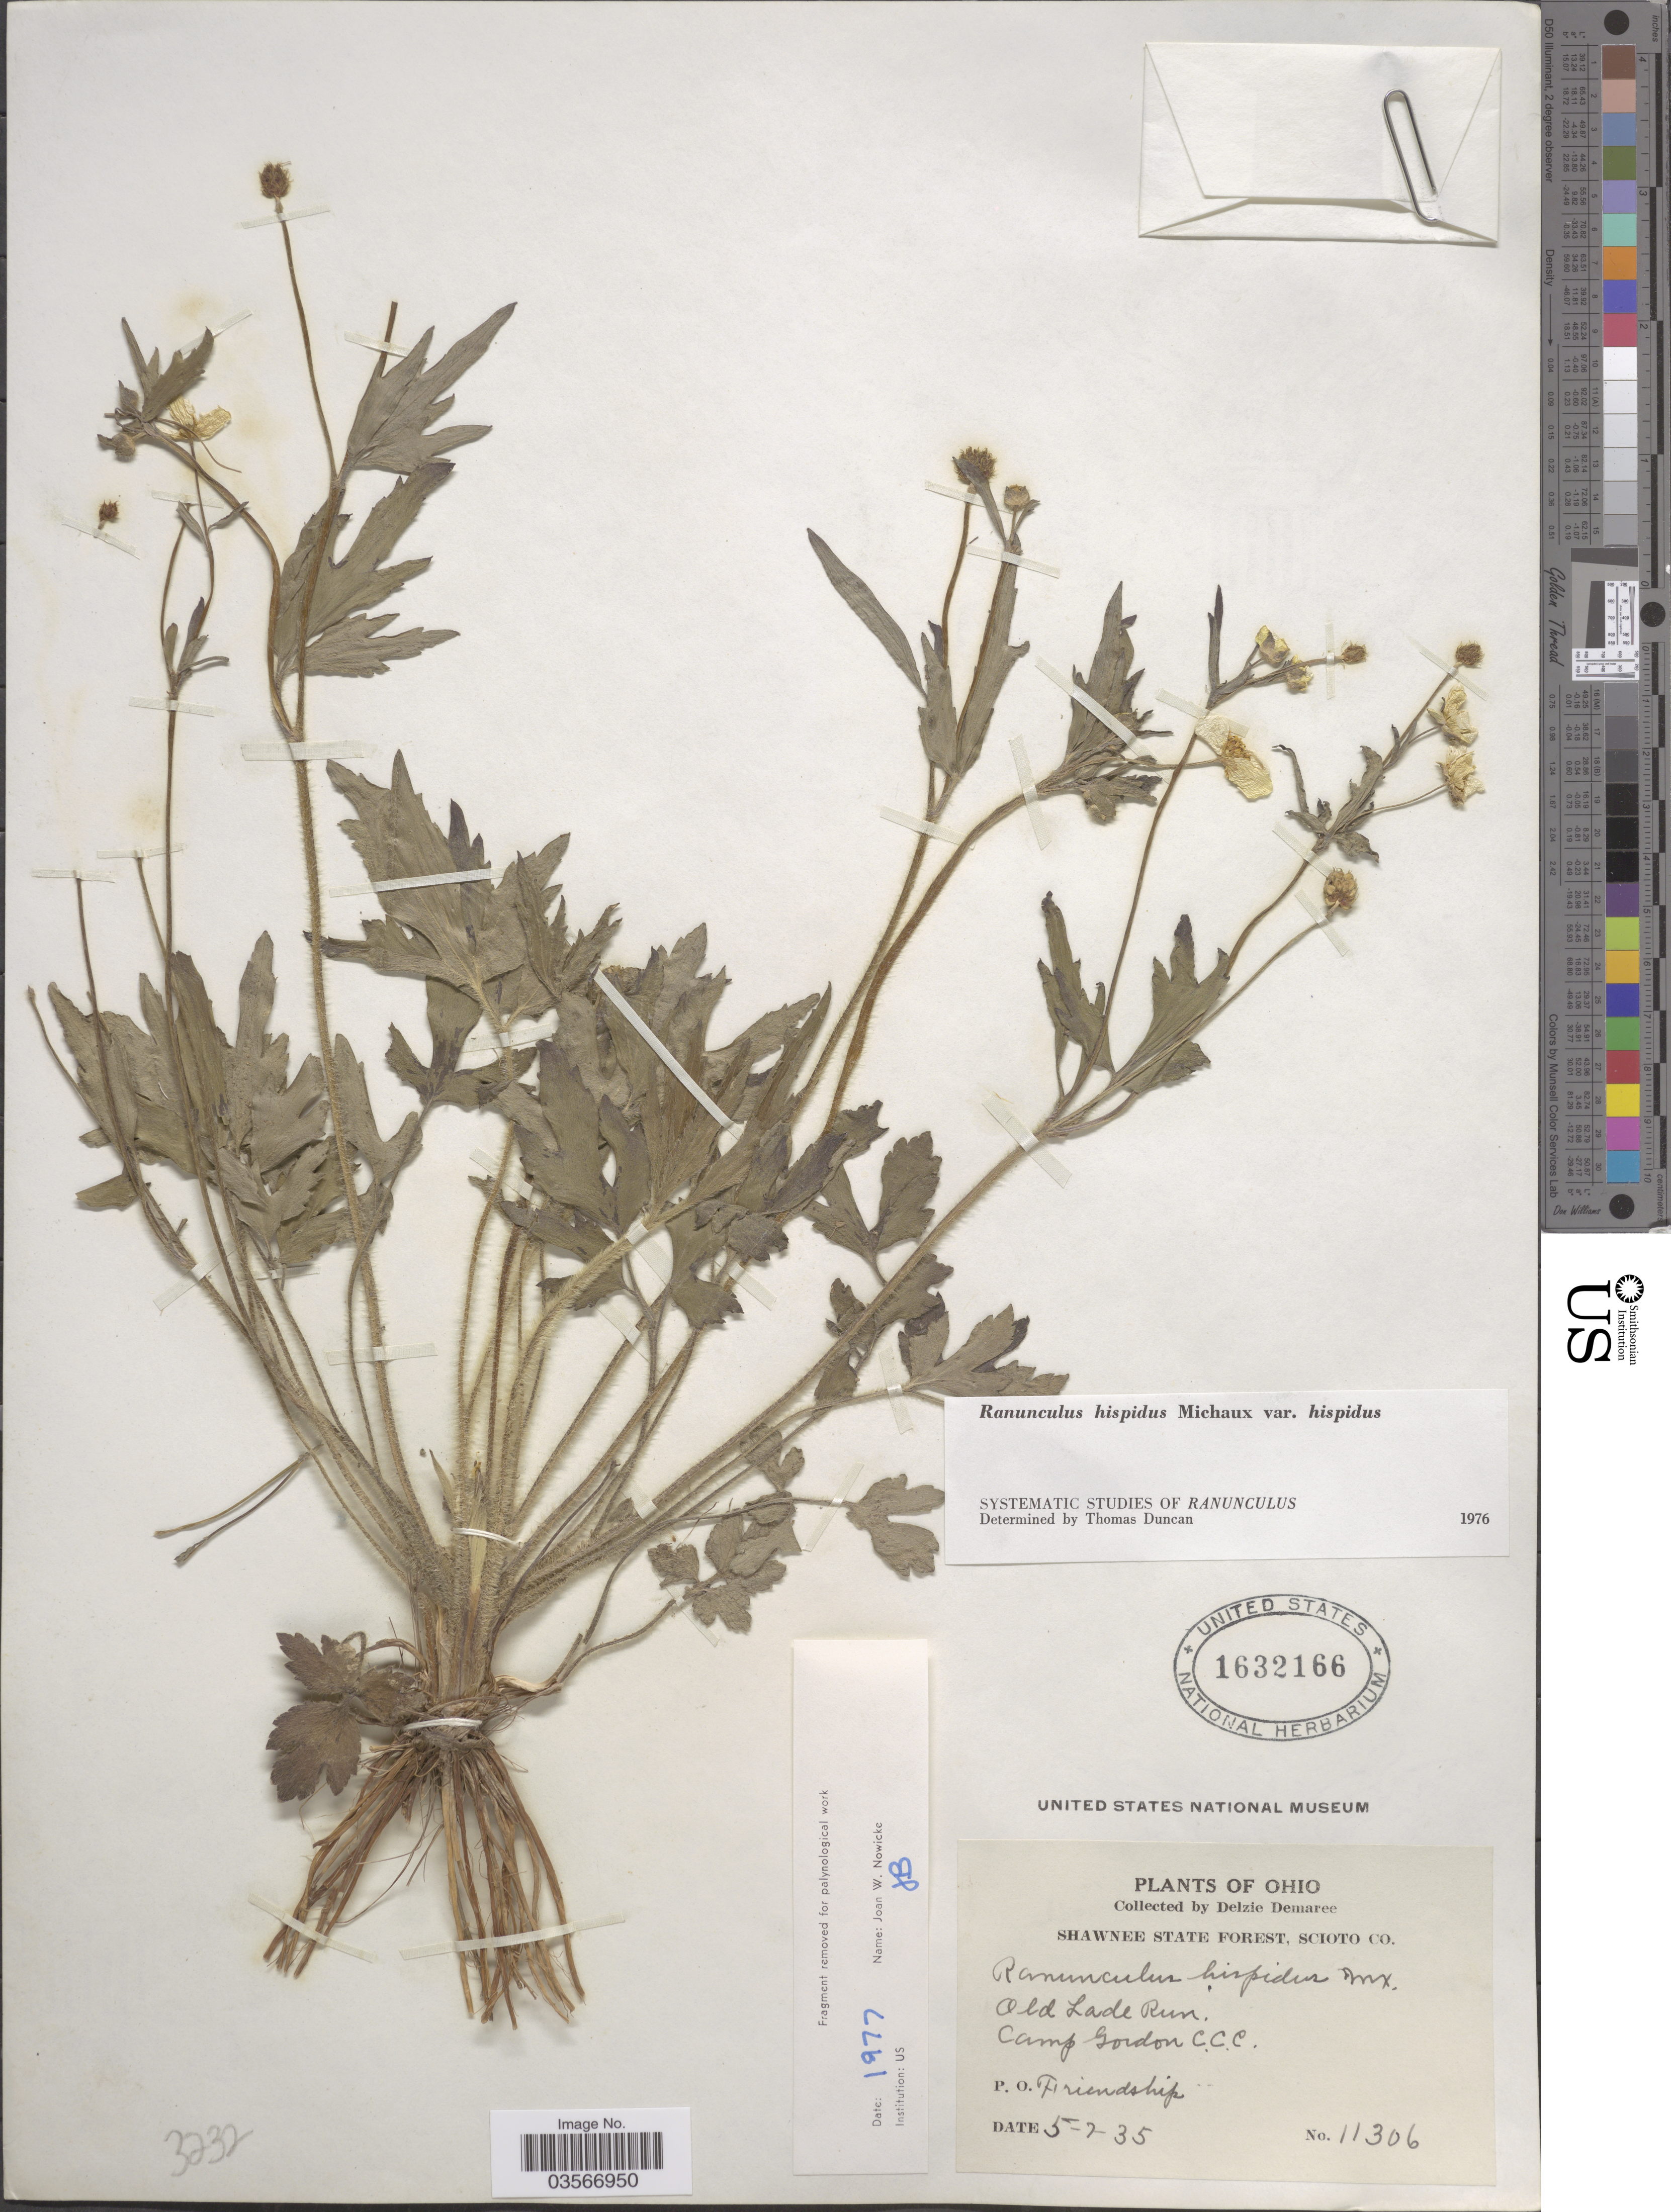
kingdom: Plantae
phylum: Tracheophyta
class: Magnoliopsida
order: Ranunculales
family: Ranunculaceae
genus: Ranunculus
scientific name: Ranunculus hispidus var. hispidus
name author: Michx.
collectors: D. Demaree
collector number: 11306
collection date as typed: Transcribed d/m/y: 7/5/35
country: United States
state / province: Ohio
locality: Old Lade Run. Camp Gordon C.C.C. P.O. Friendship.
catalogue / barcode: US 1632166